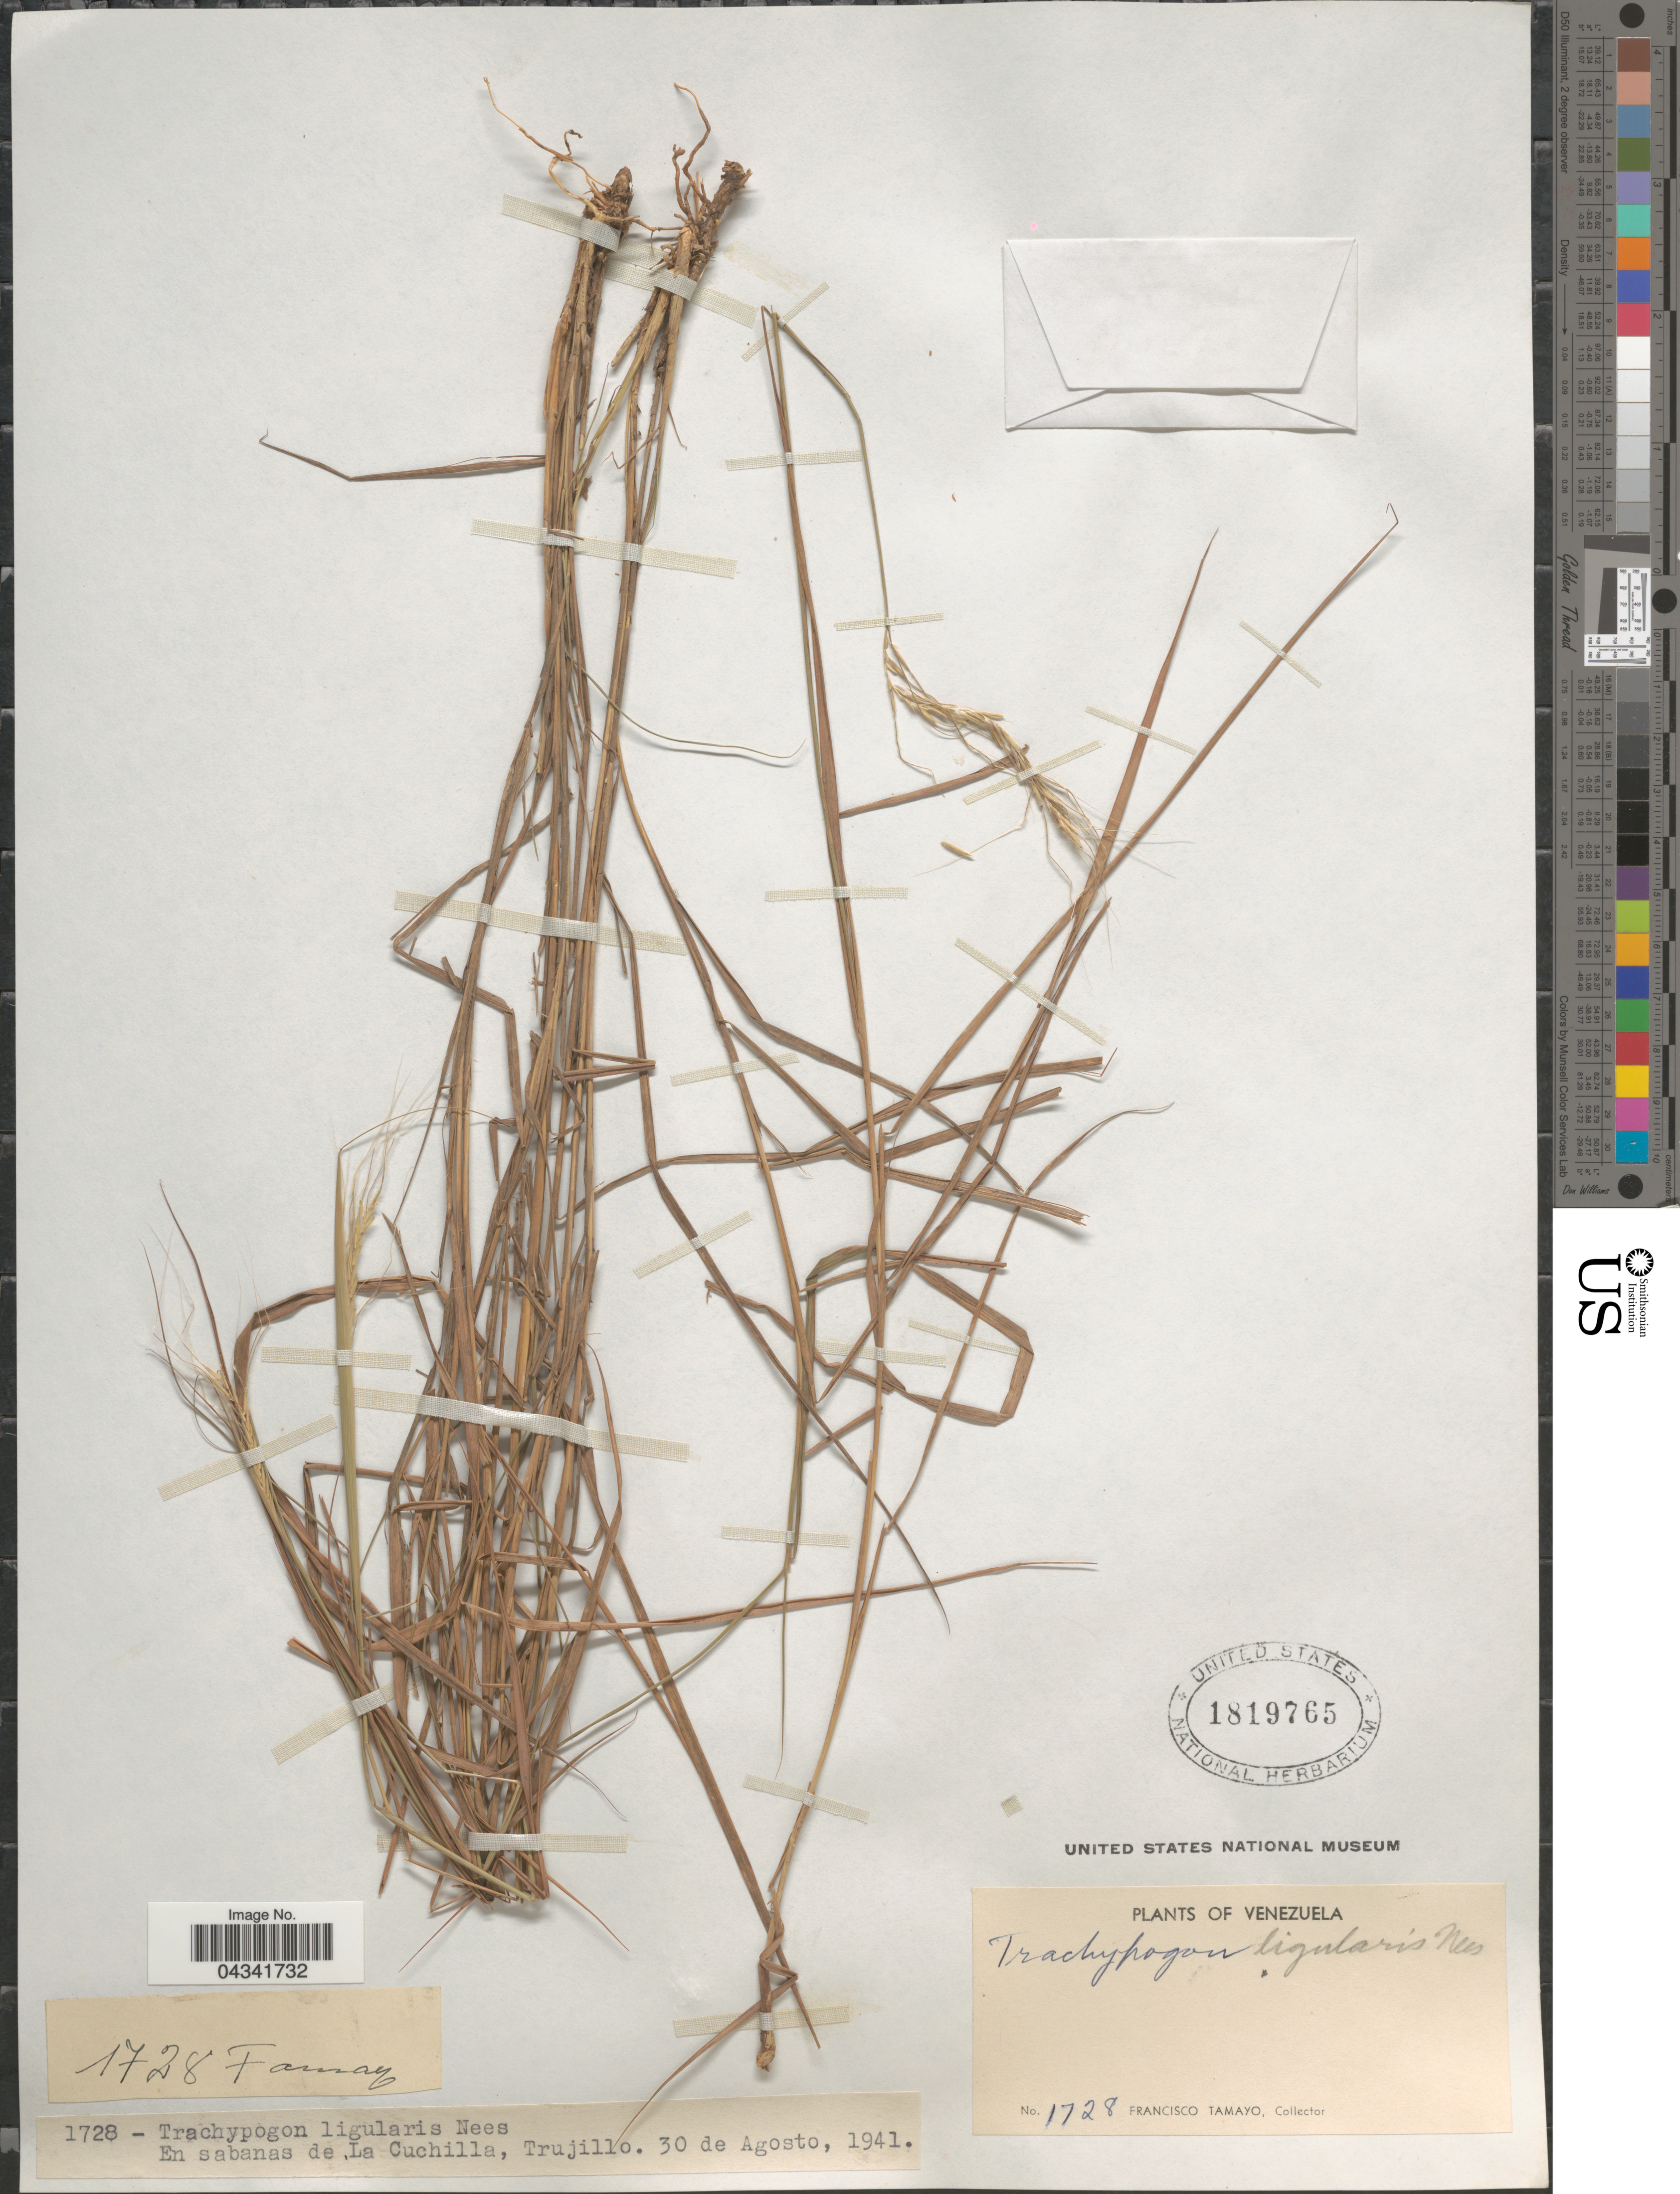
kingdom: Plantae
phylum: Tracheophyta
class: Liliopsida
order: Poales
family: Poaceae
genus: Trachypogon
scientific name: Trachypogon spicatus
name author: (L. f.) Kuntze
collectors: F. Tamayo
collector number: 1728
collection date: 1941-08-30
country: Venezuela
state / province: Trujillo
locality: En sabanas de La Cuchilla.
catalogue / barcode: US 1819765